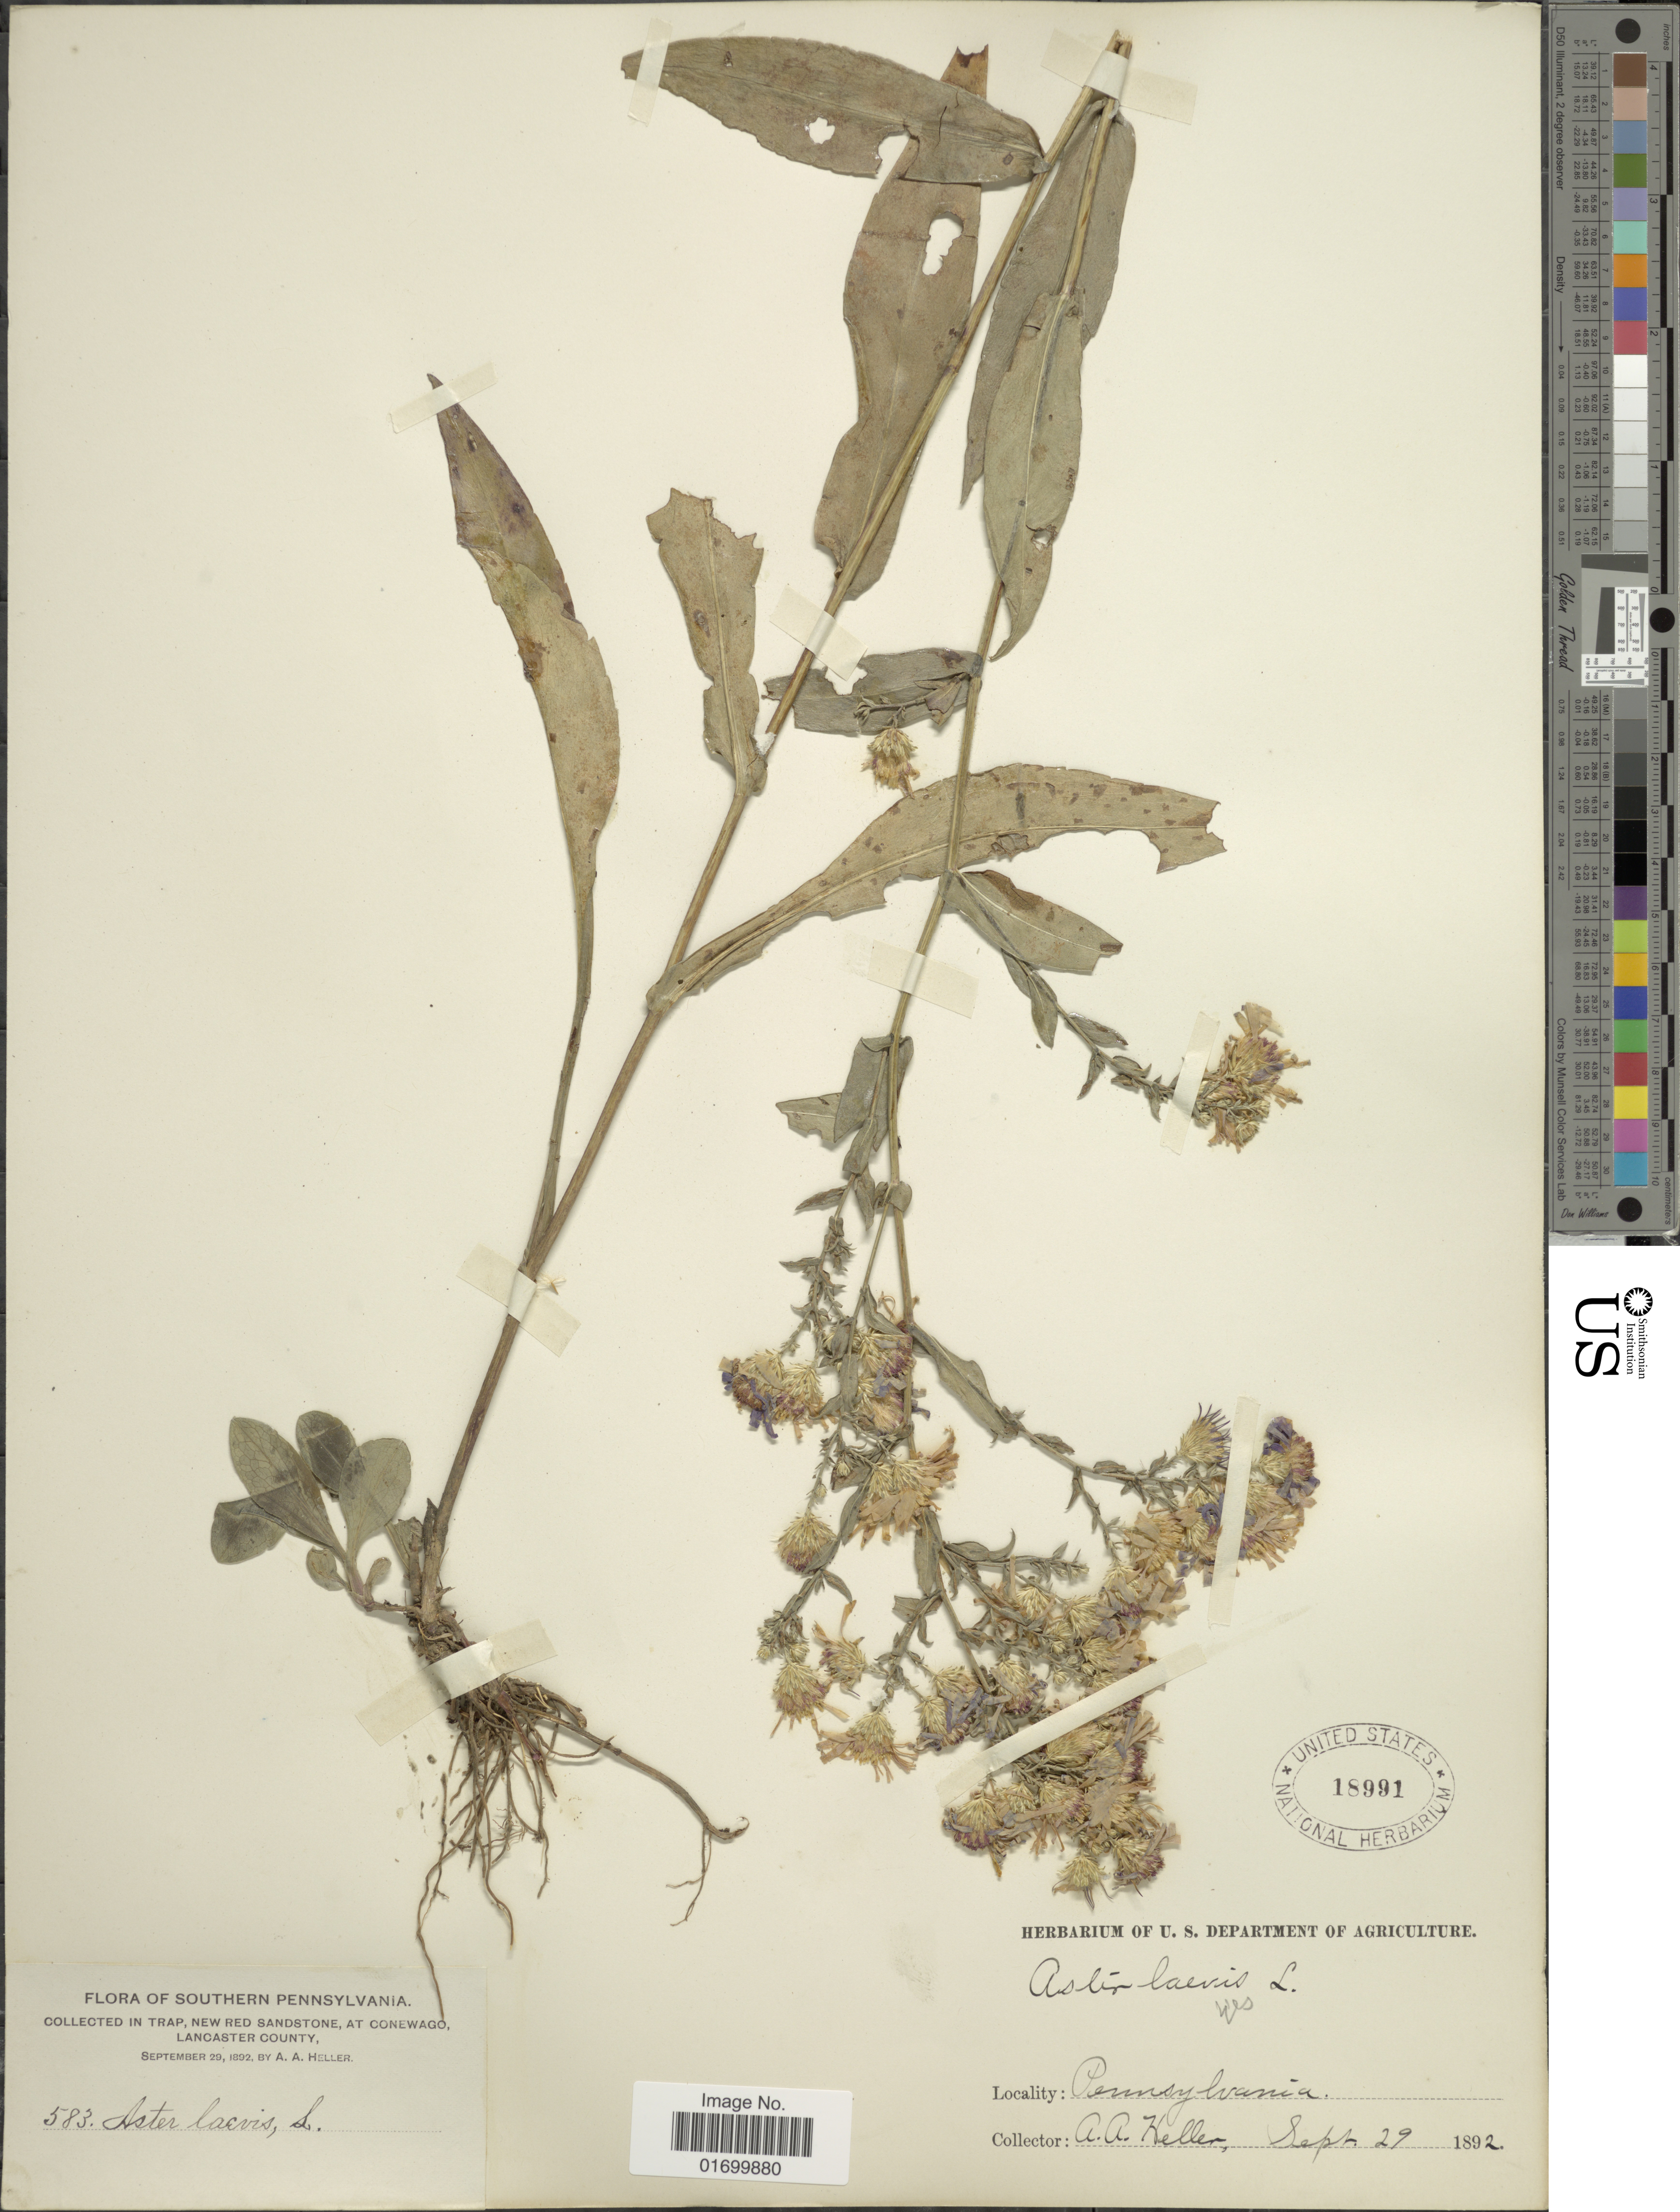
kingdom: Plantae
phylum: Tracheophyta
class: Magnoliopsida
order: Asterales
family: Asteraceae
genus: Symphyotrichum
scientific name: Symphyotrichum laeve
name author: (L.) Á. Löve & D. Löve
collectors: A. A. Heller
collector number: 583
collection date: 1892-09-29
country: United States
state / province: Pennsylvania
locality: Southern Pennsylvania. Trap, New Red Sandstone, at Conewago, Lancaster County.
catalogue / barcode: US 18991